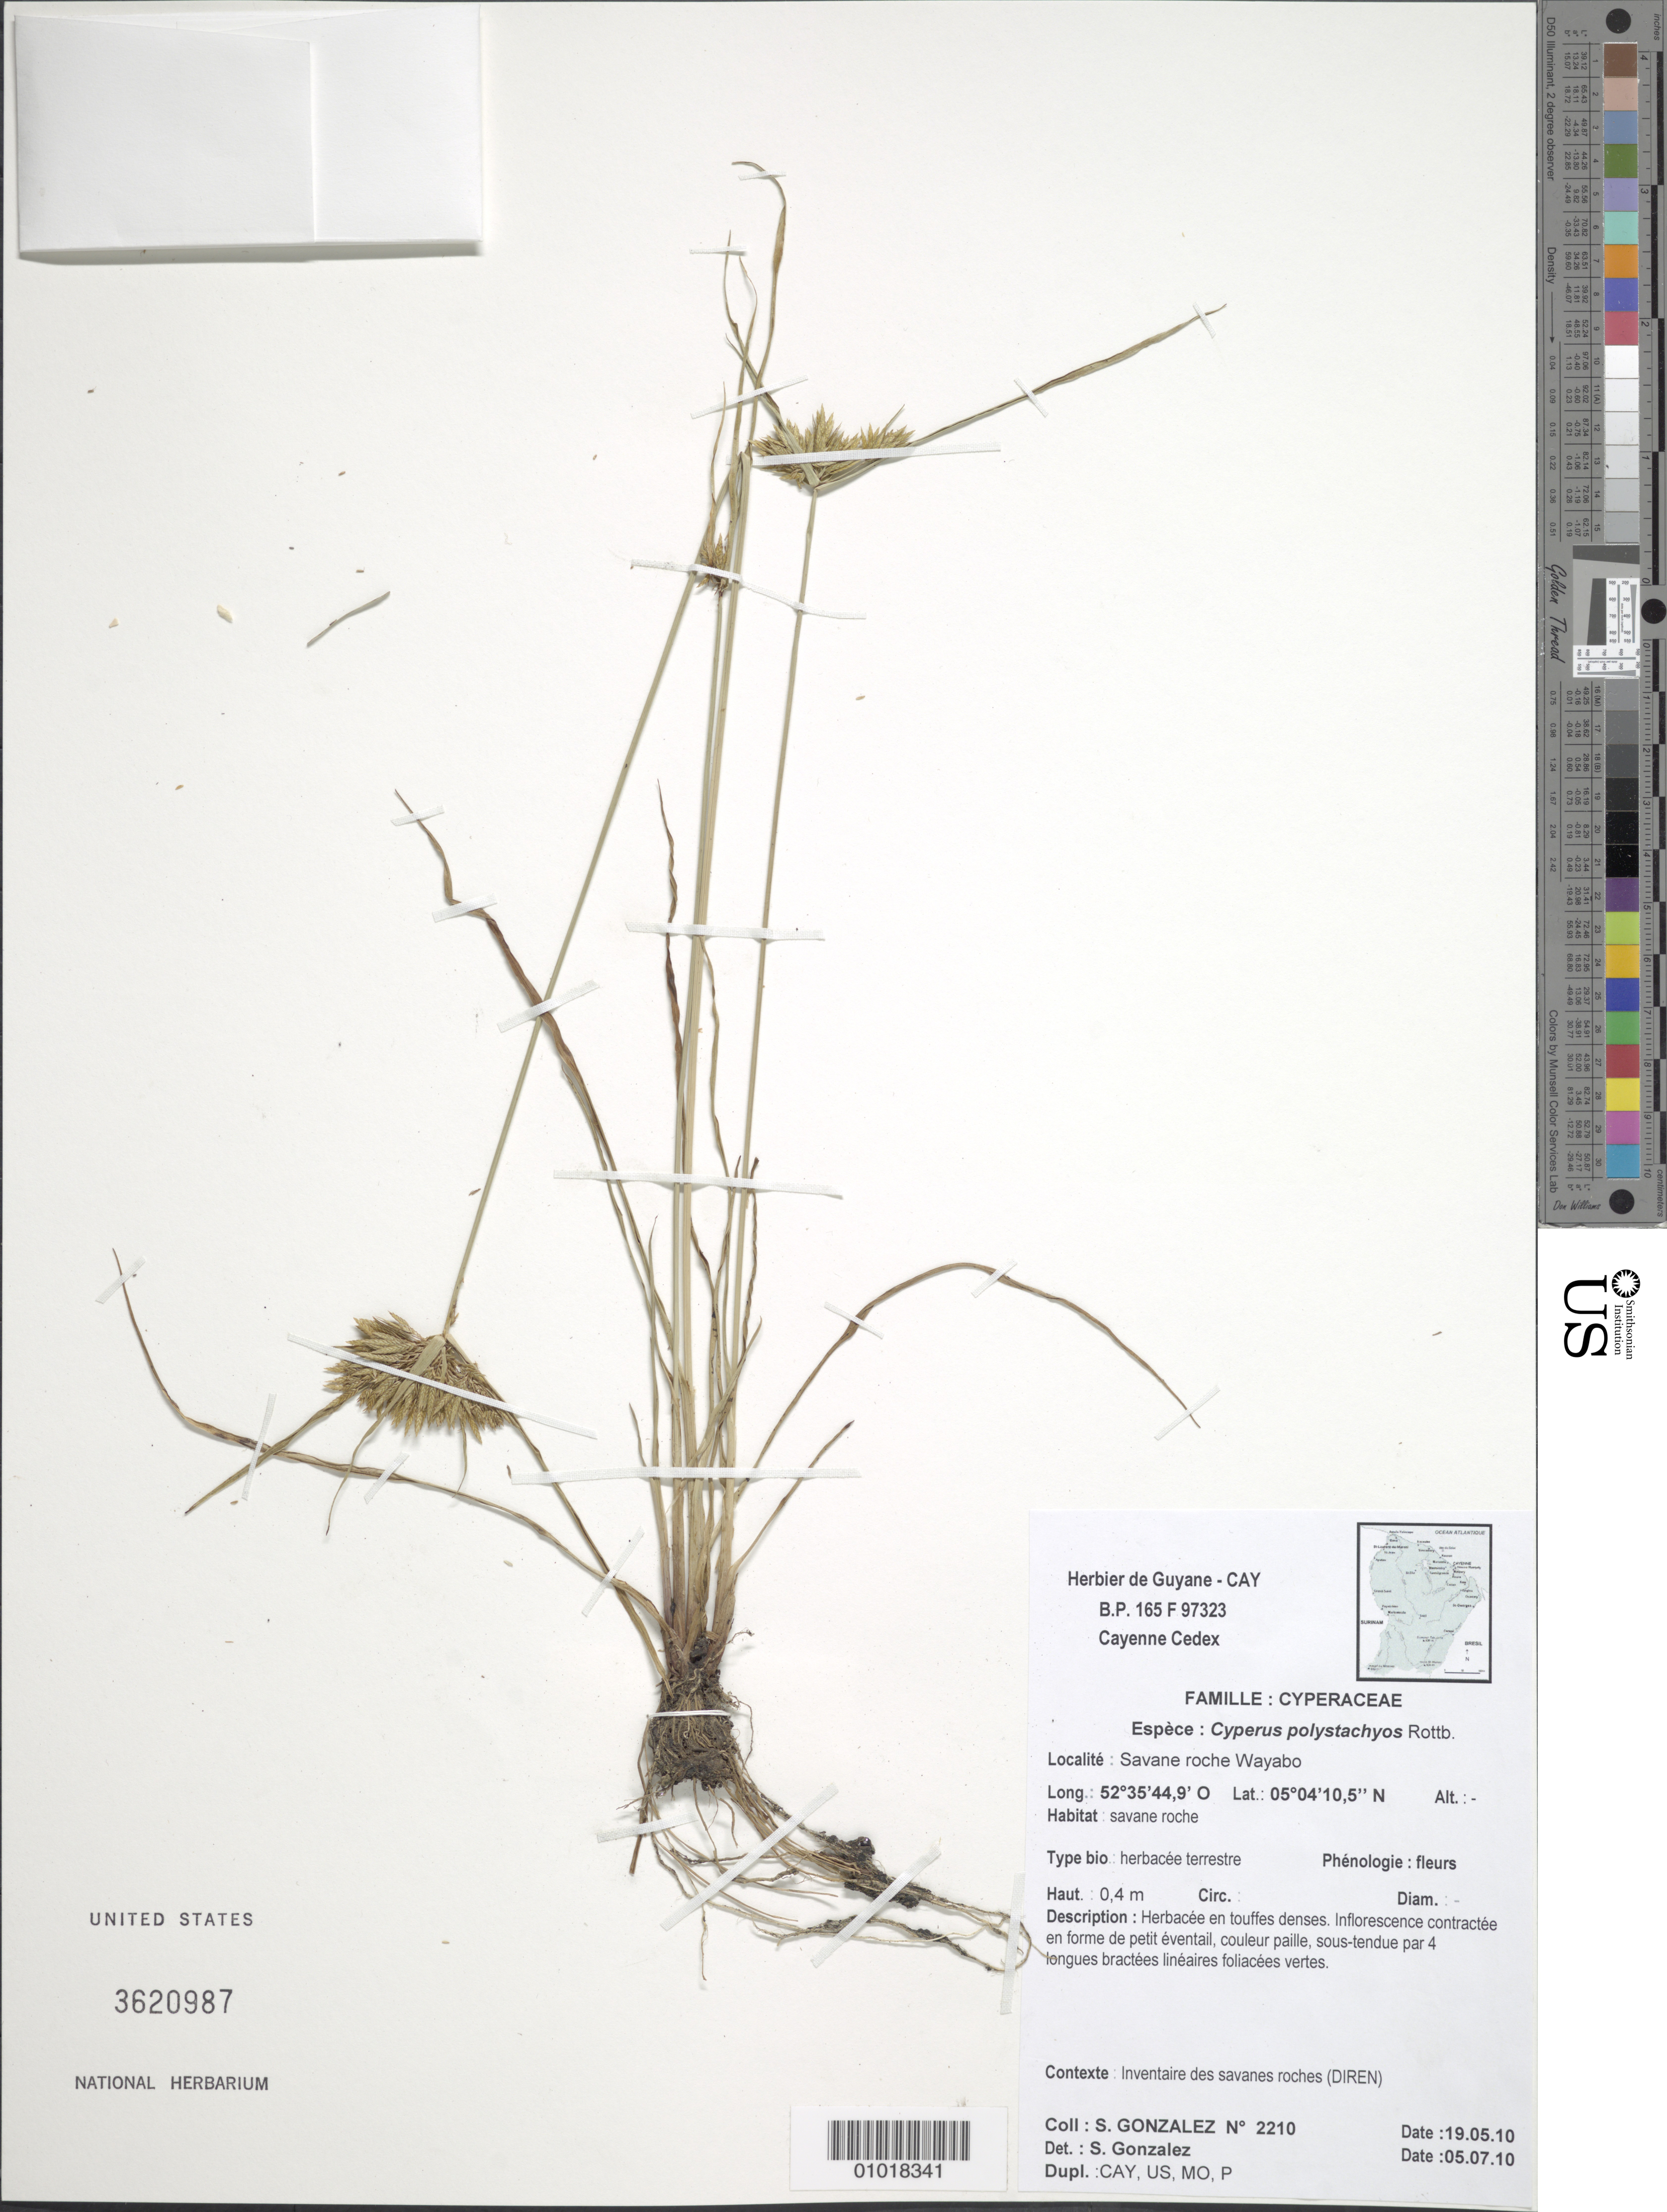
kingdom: Plantae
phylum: Tracheophyta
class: Liliopsida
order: Poales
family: Cyperaceae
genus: Cyperus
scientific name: Cyperus polystachyos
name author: Rottb.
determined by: Gonzalez, Sophie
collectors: S. Gonzalez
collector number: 2210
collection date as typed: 19-May-10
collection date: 1910-05-19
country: French Guiana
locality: Savane Roche Wayabo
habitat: Savane roche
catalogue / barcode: US 3620987